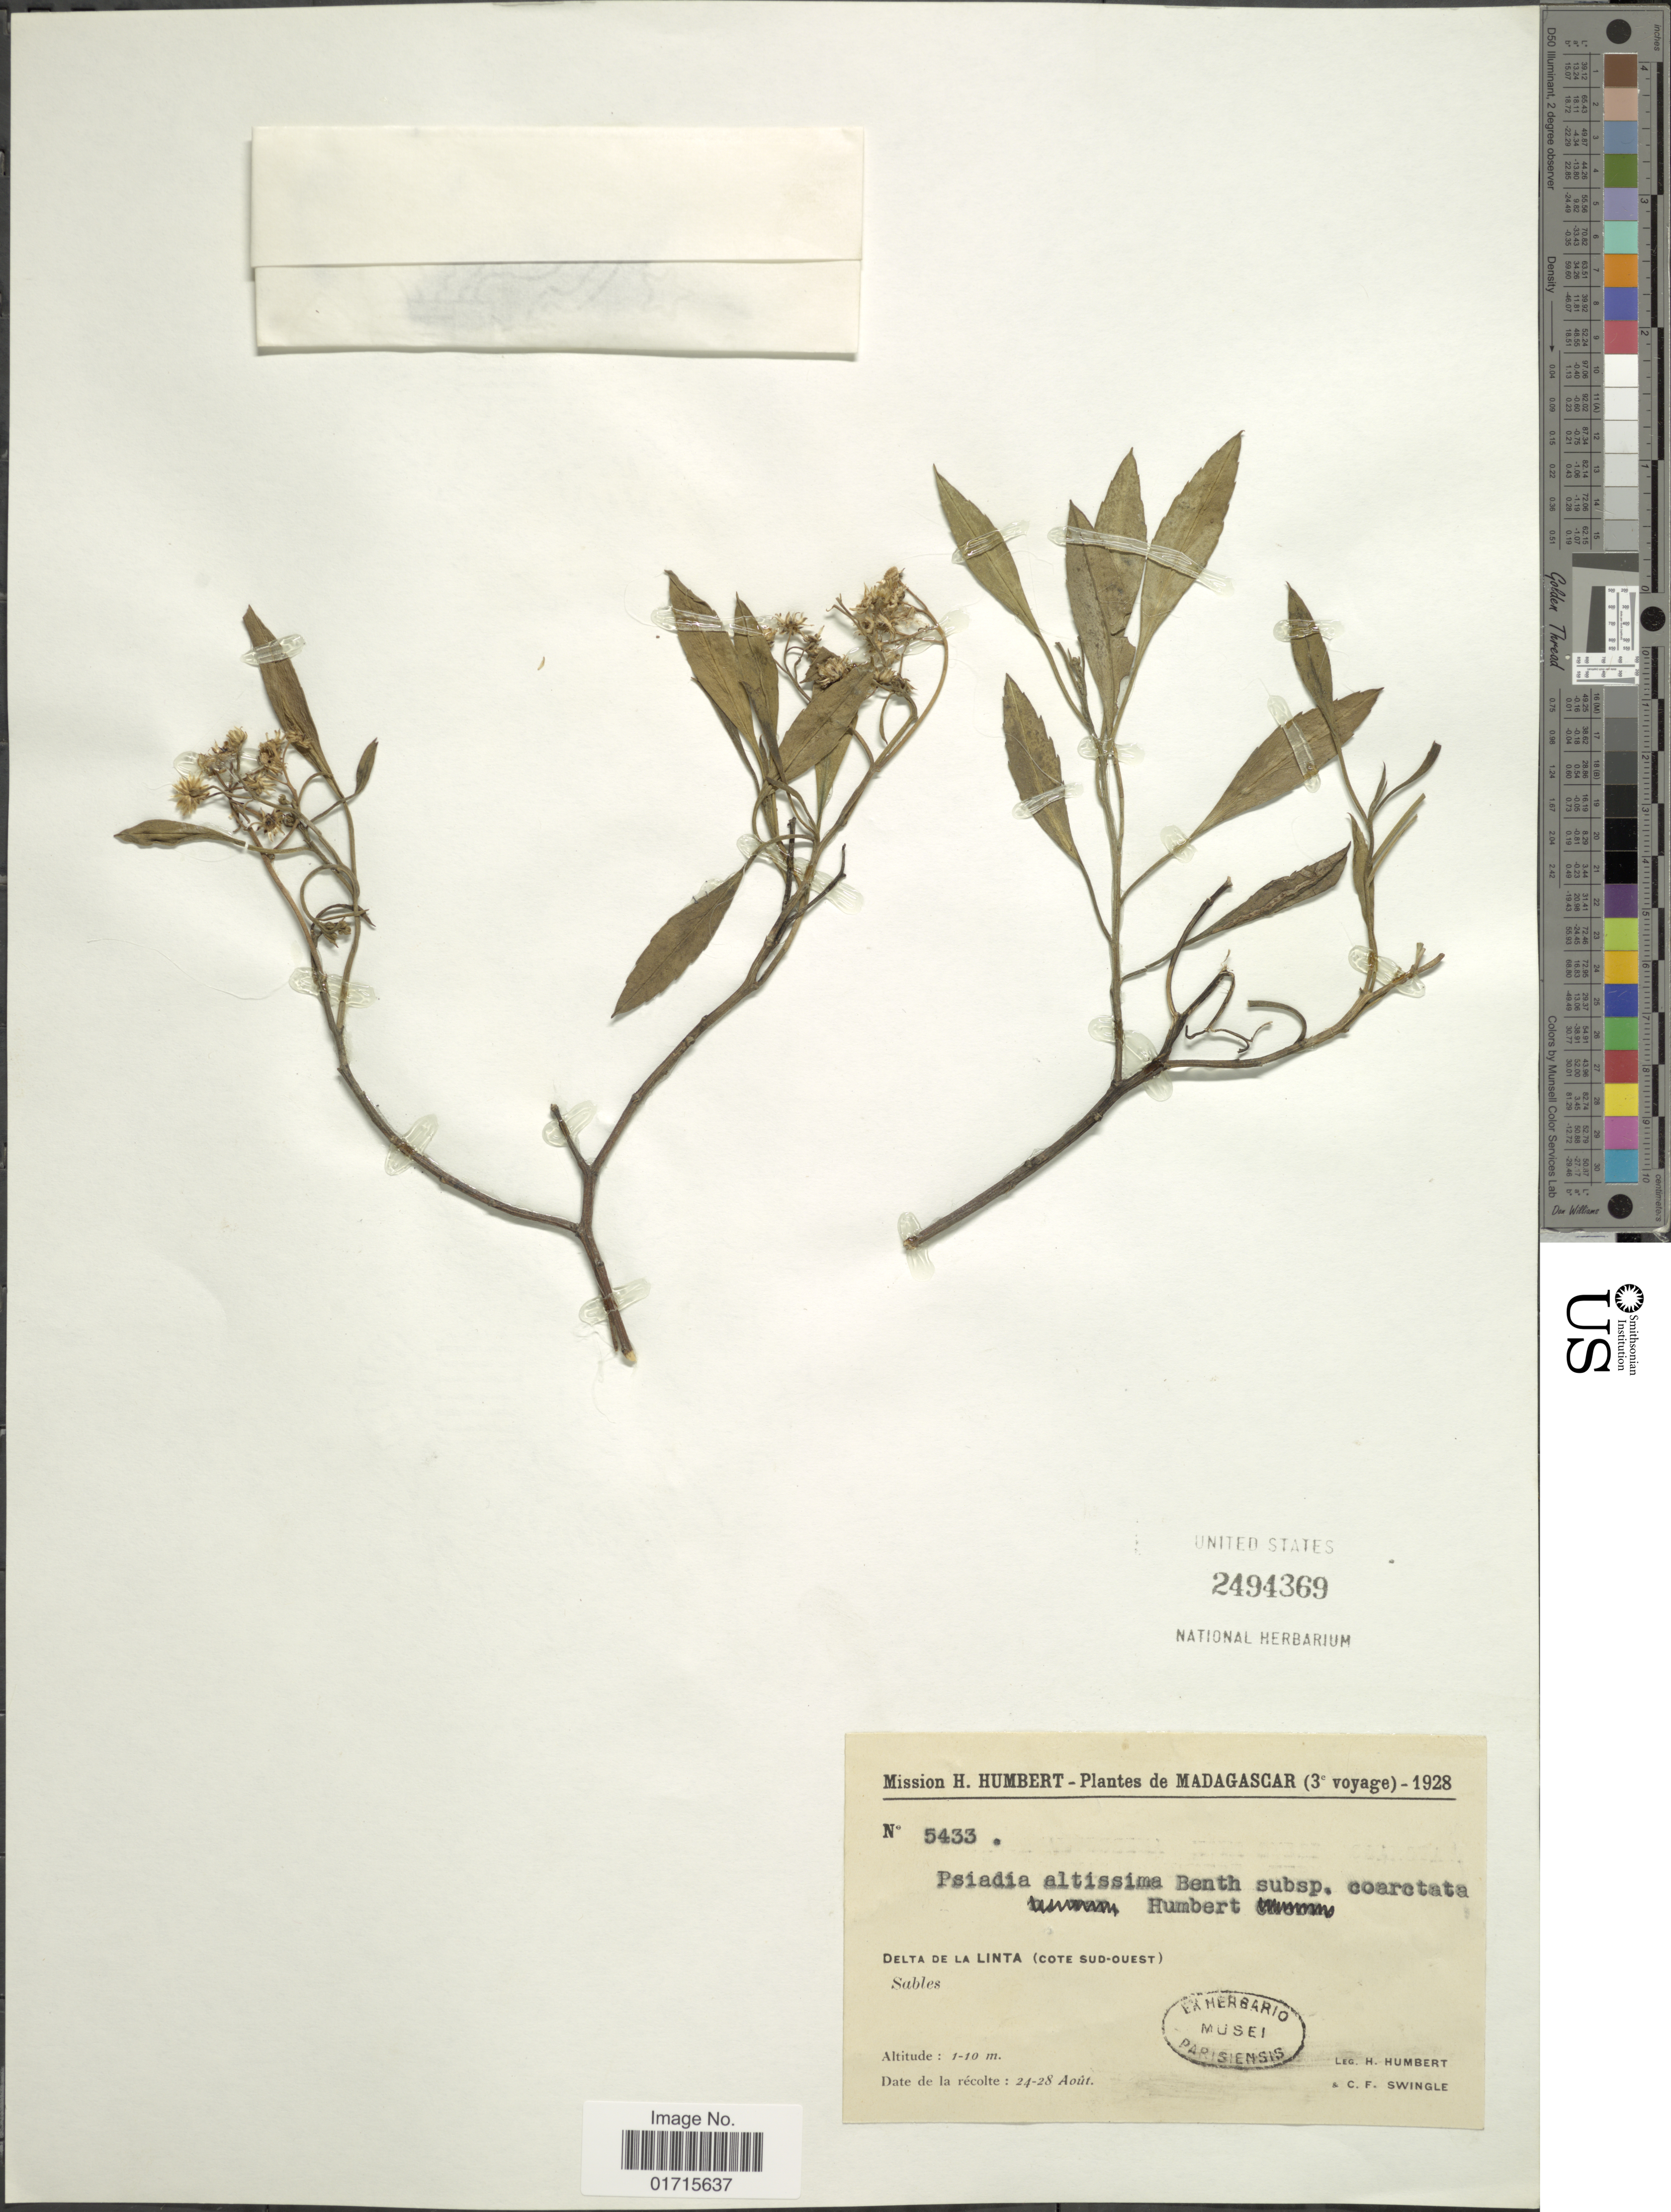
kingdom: Plantae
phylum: Tracheophyta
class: Magnoliopsida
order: Asterales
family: Asteraceae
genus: Psiadia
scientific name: Psiadia altissima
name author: Benth.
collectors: H. Humbert & C. Swingle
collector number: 5433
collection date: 1928-08-24/1928-08-28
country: Madagascar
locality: Delta de La Linta (Cote Sud-Ouest) Madagascar.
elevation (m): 1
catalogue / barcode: US 2494369